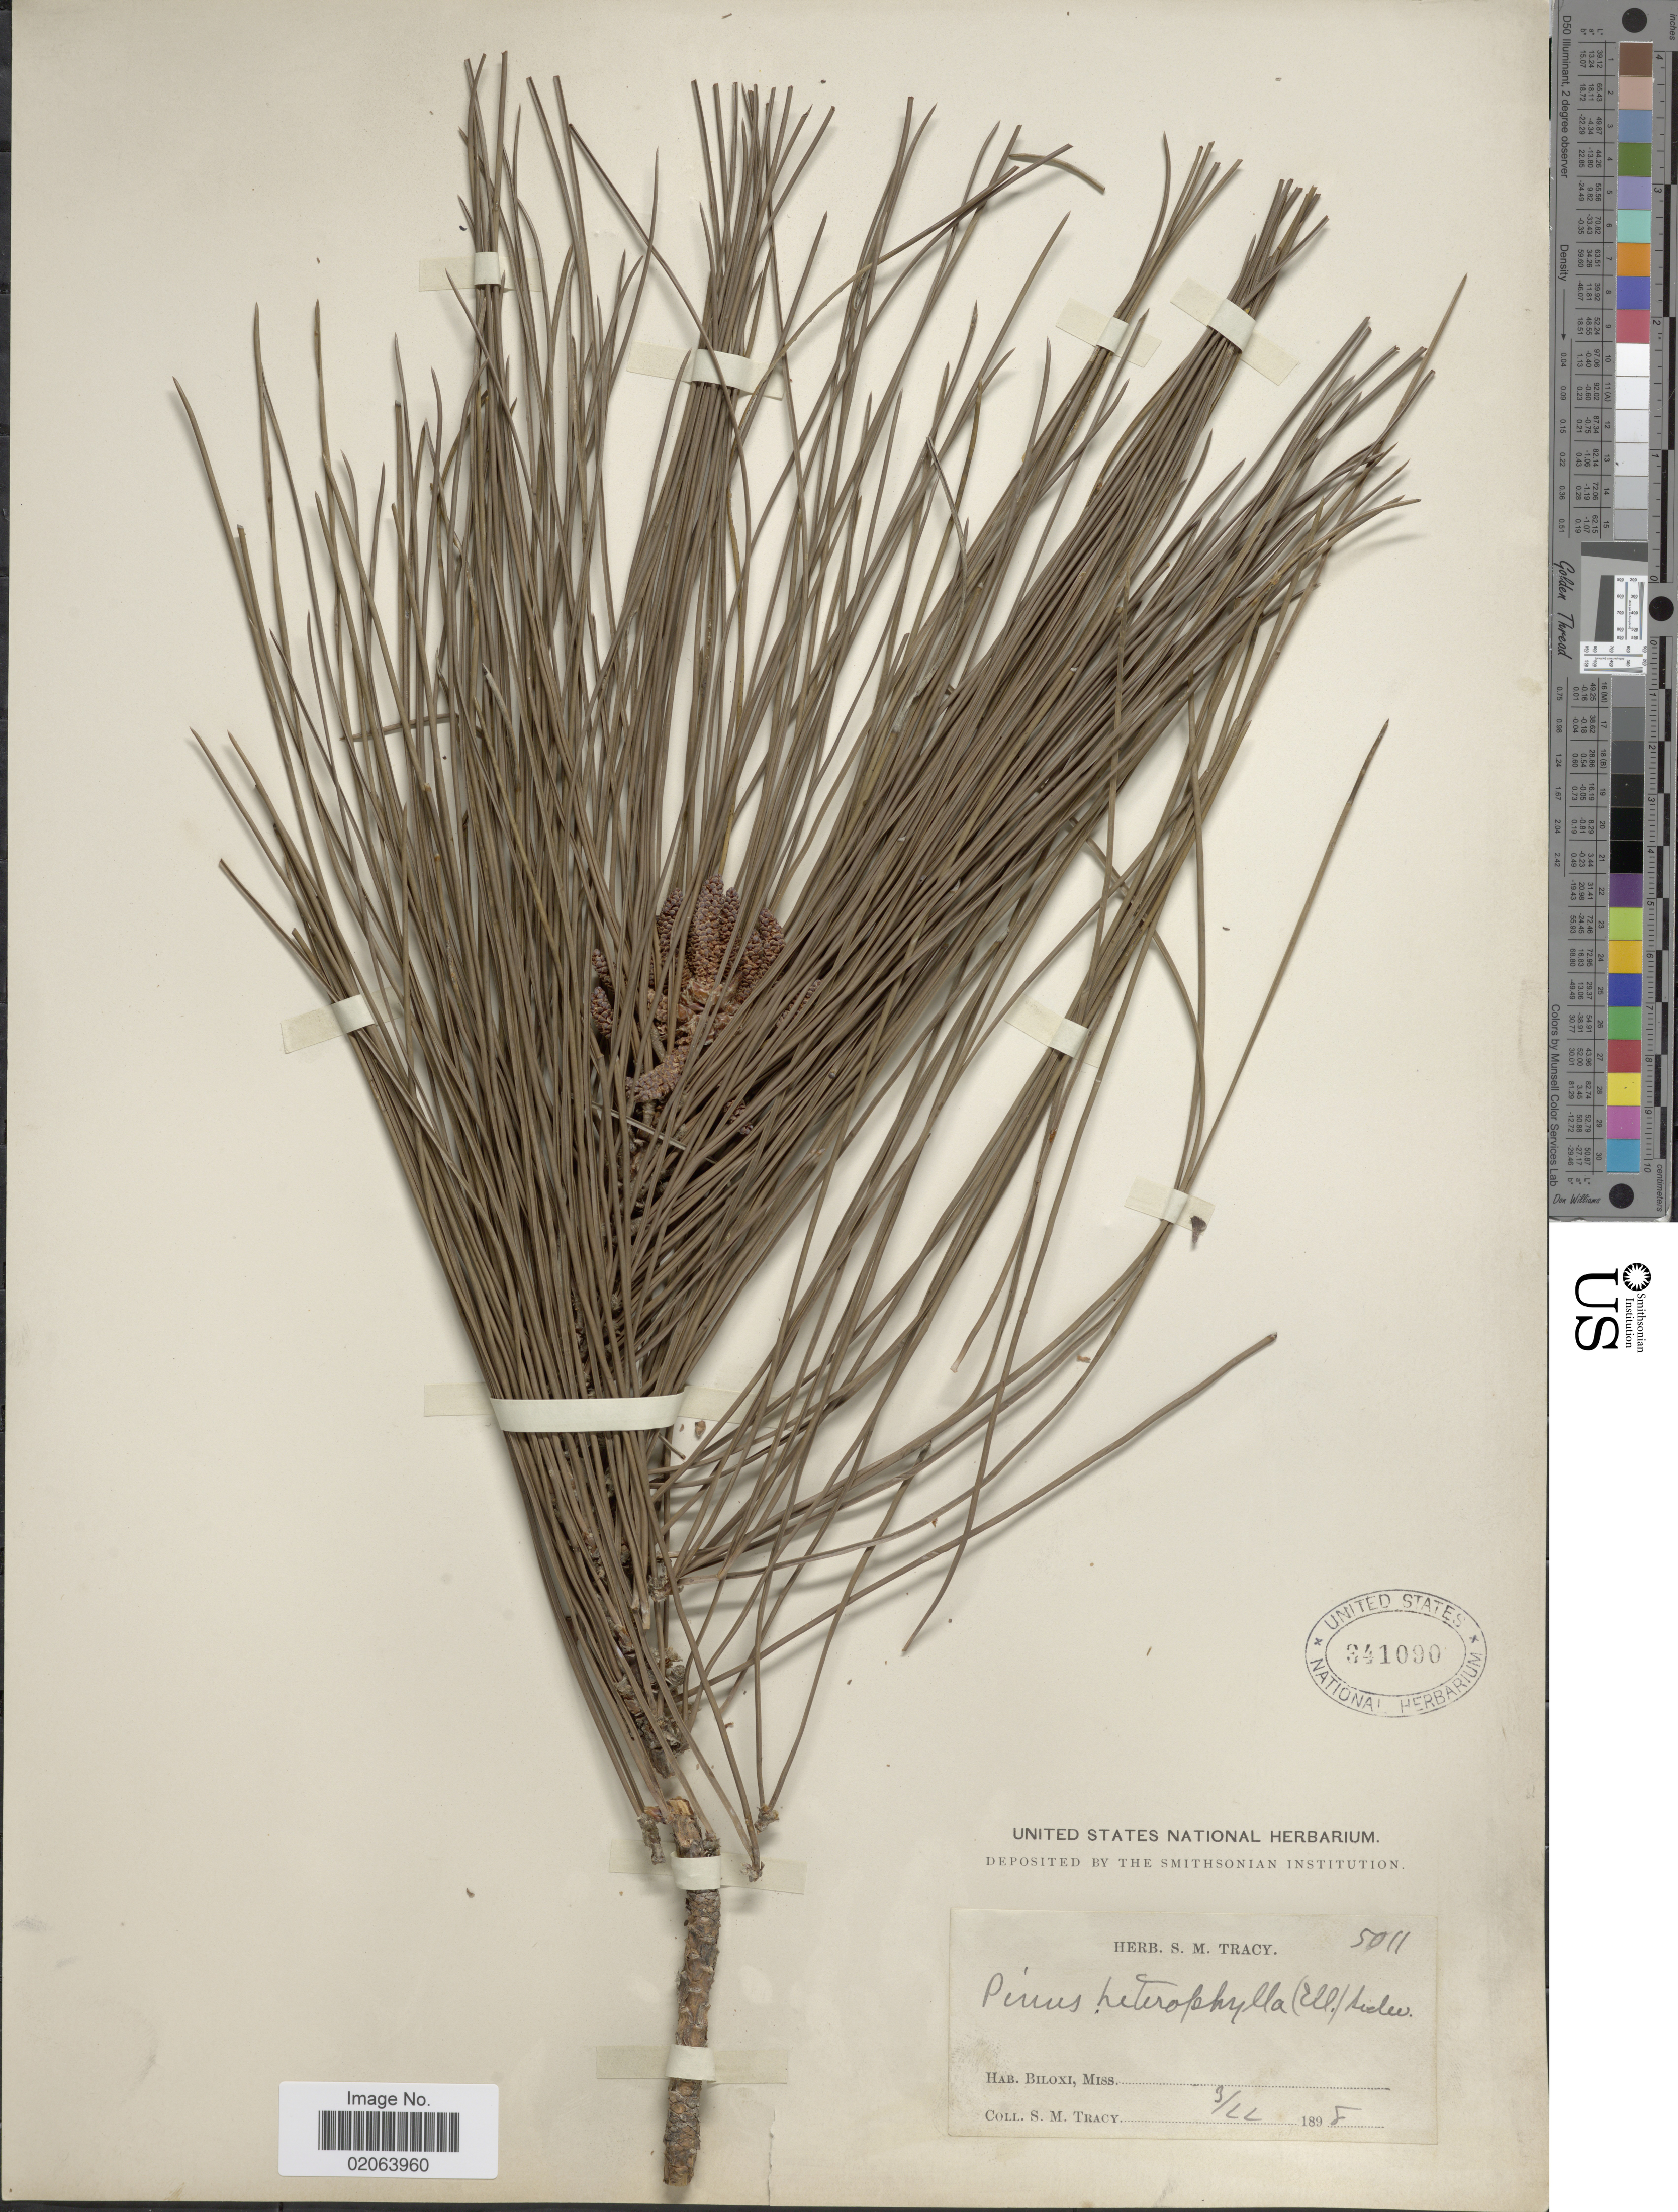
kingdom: Plantae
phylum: Tracheophyta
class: Pinopsida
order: Pinales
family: Pinaceae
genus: Pinus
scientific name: Pinus elliottii var. densa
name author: Little & K.W. Dorman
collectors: S. M. Tracy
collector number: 5011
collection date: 1895-03-22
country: United States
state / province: Mississippi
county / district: Harrison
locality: Biloxi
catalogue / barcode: US 341090